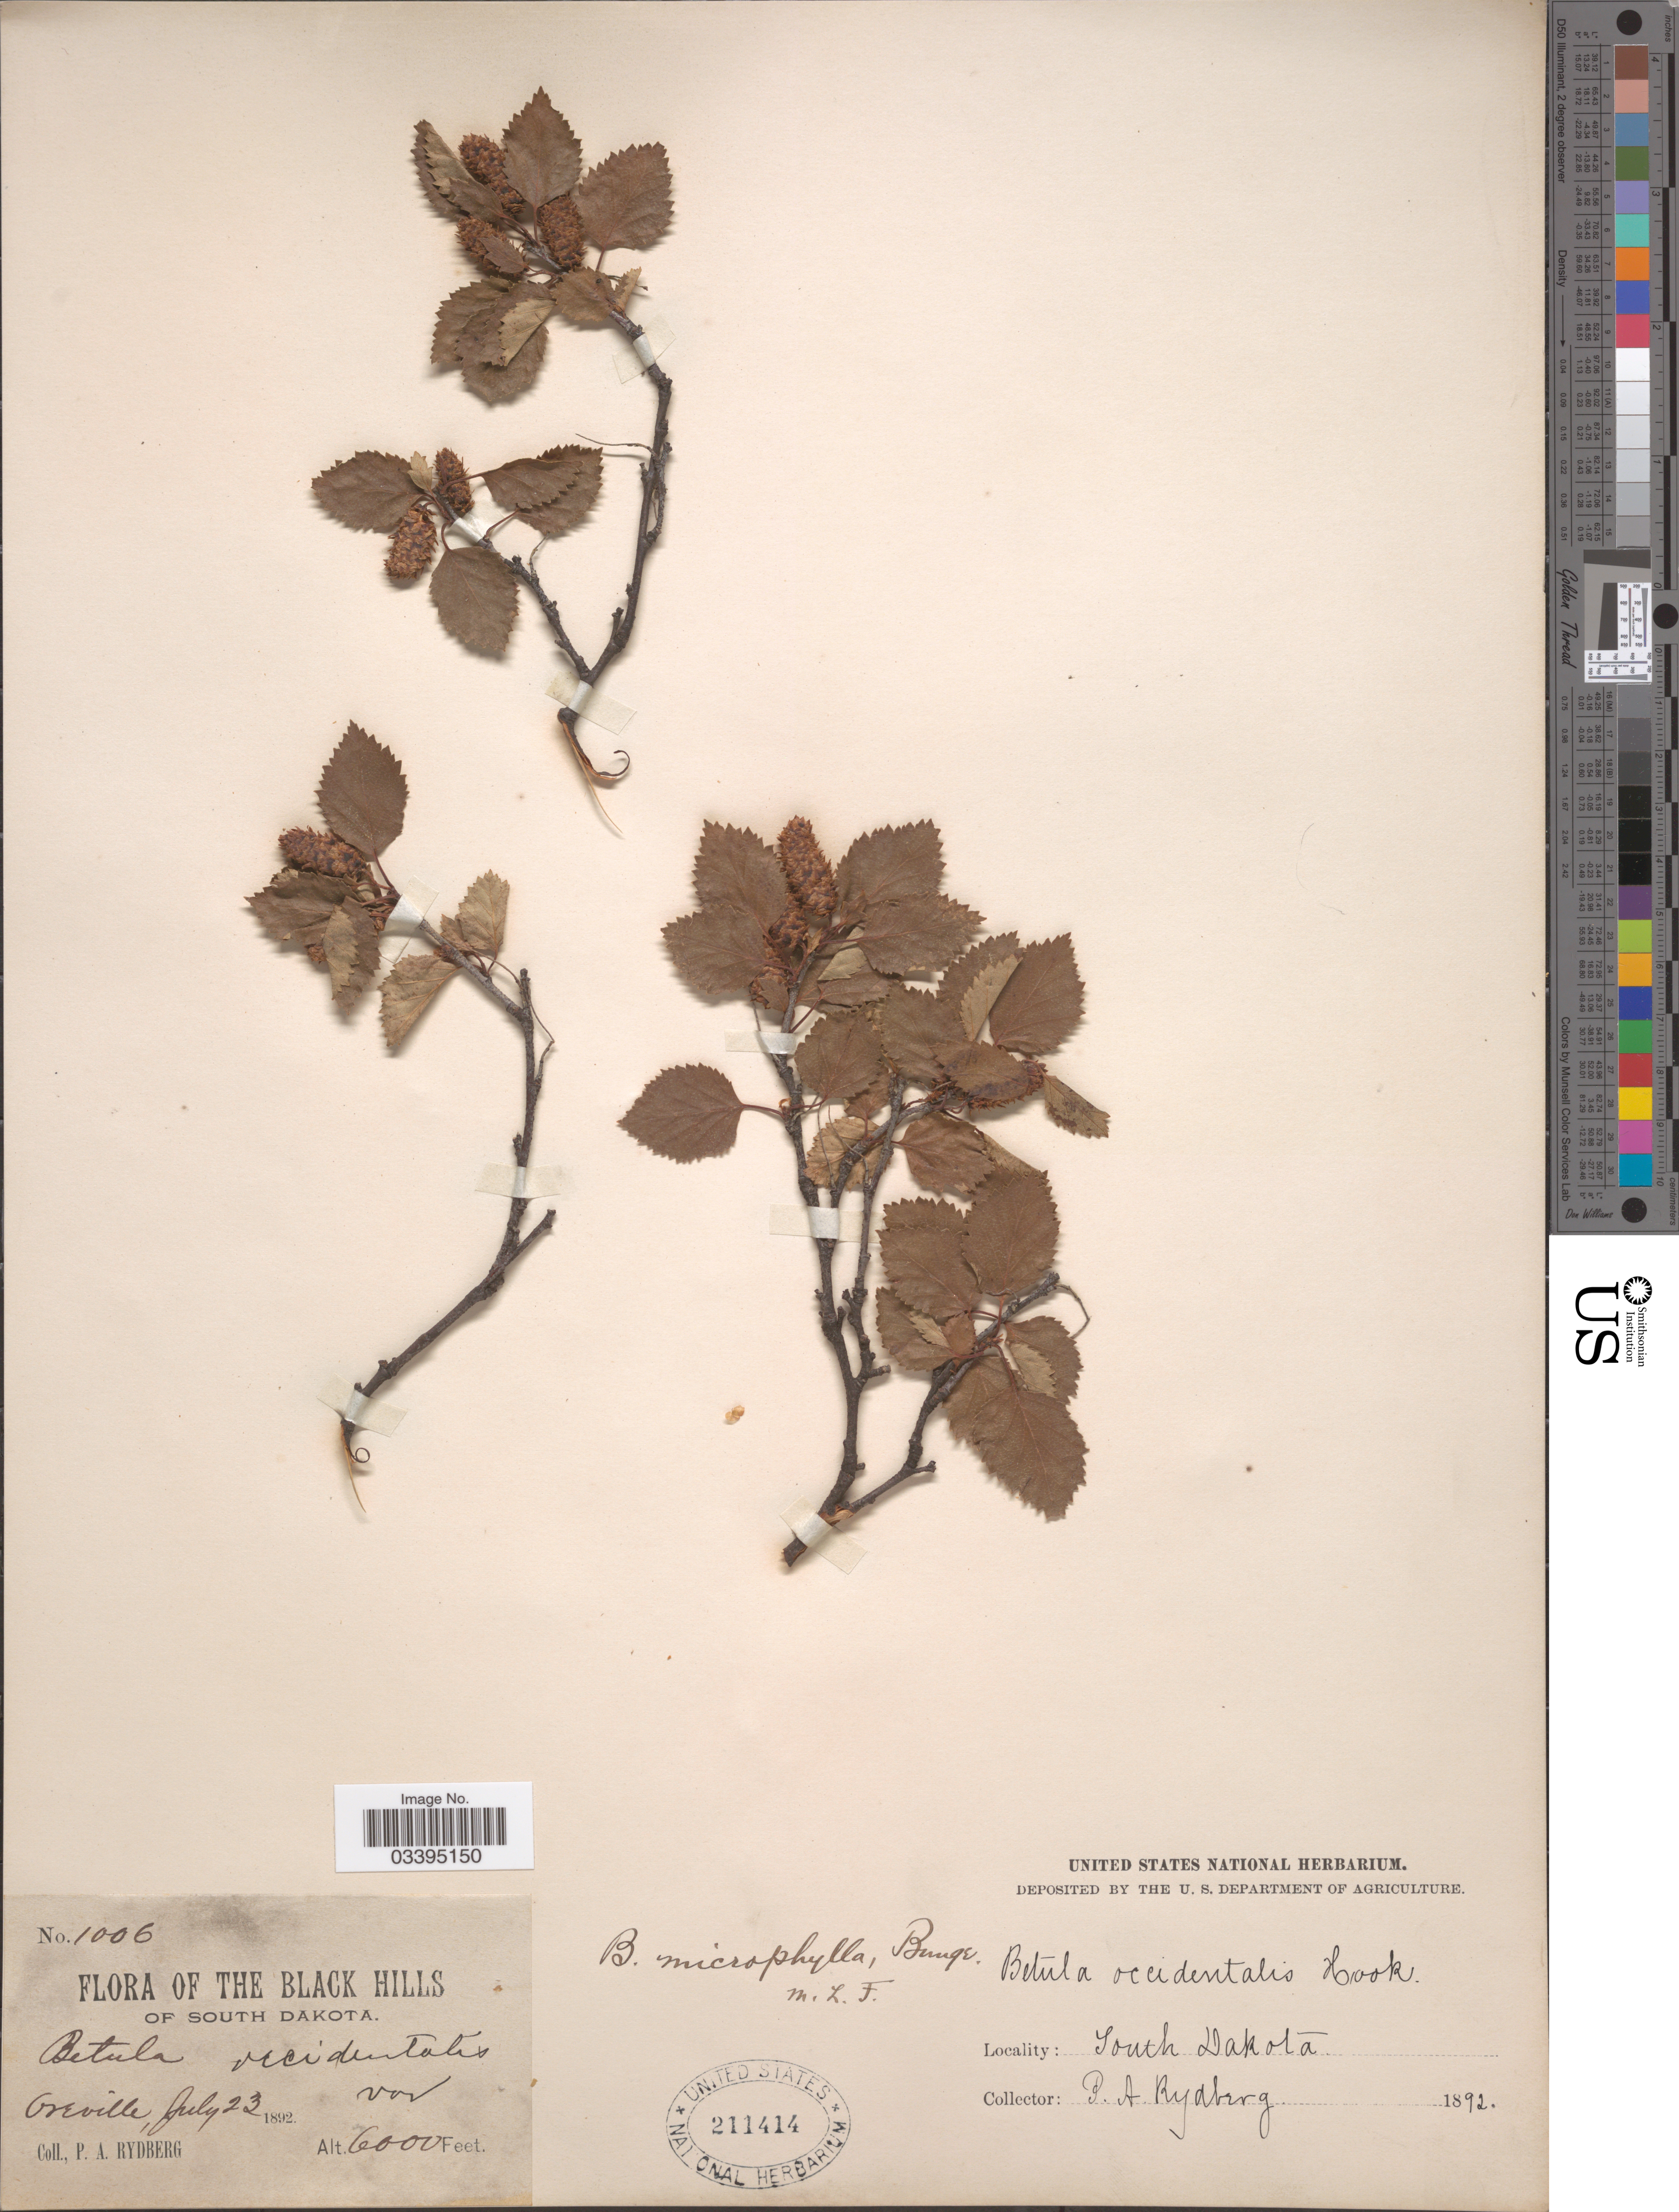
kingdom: Plantae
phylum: Tracheophyta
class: Magnoliopsida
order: Fagales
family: Betulaceae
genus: Betula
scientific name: Betula fontinalis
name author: Sarg.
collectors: P. A. Rydberg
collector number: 1006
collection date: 1892-07-23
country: United States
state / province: South Dakota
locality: The Black Hills. Oreville.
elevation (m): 1829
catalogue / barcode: US 211414